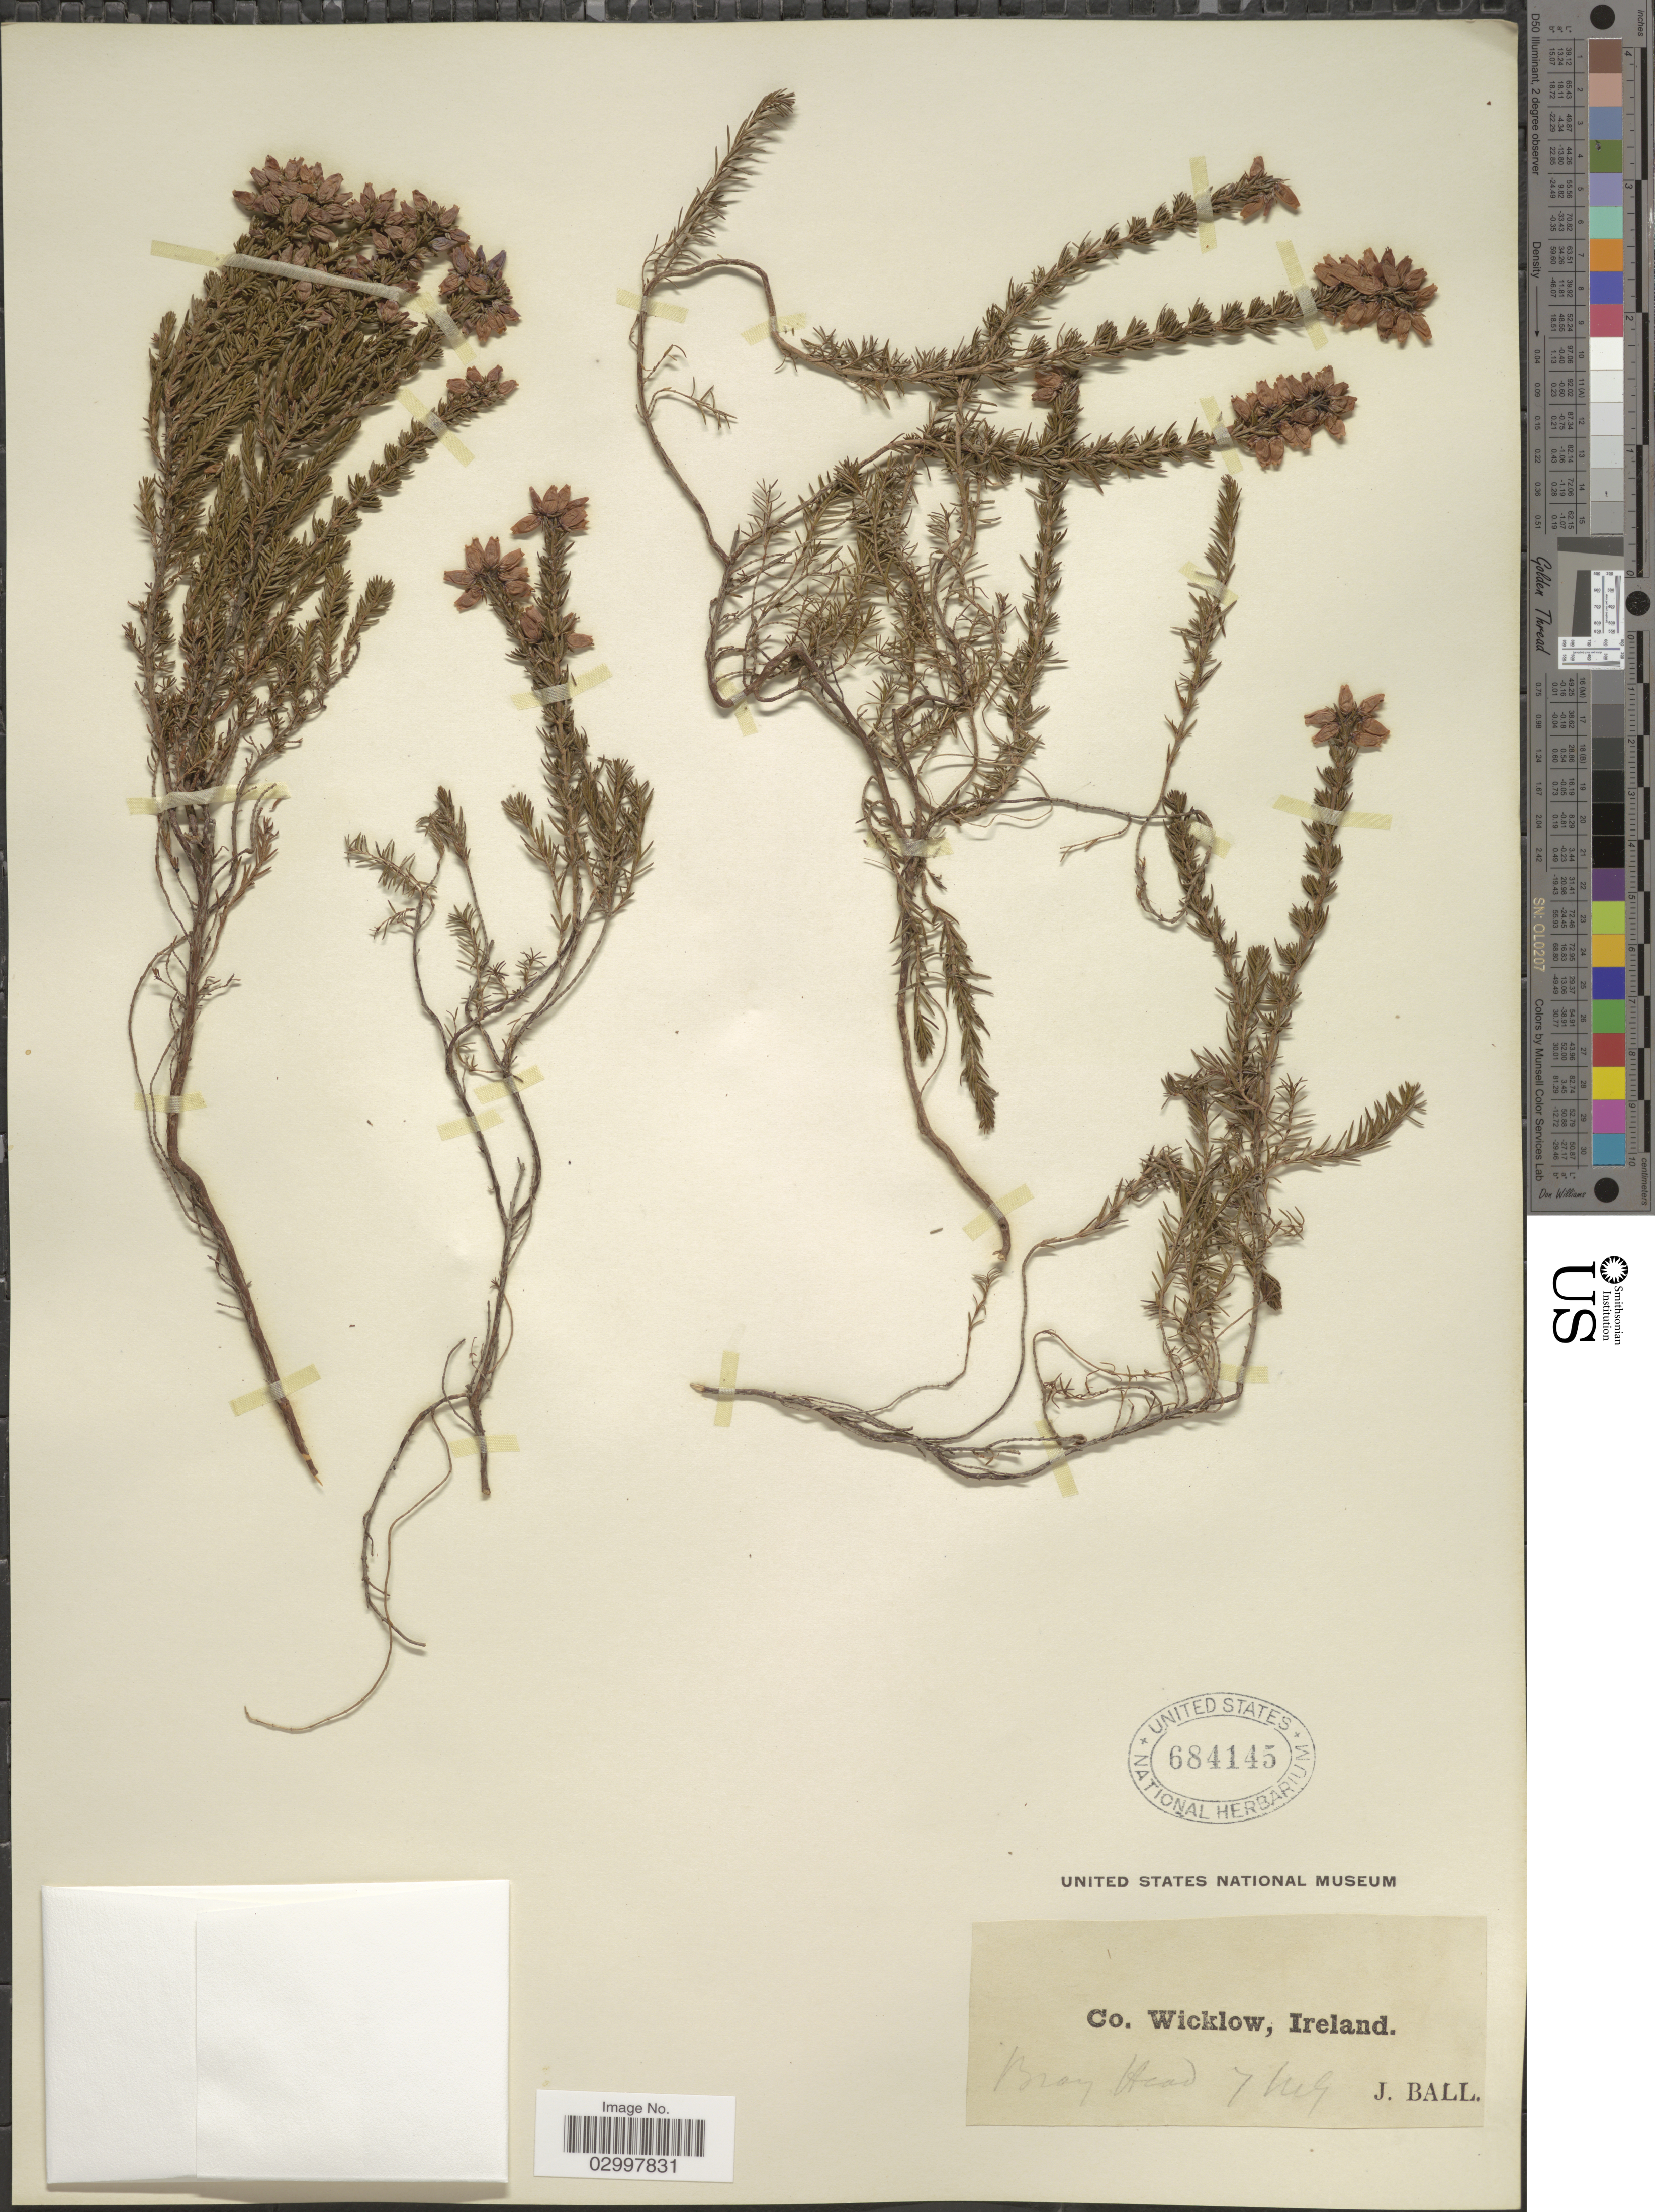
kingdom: Plantae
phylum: Tracheophyta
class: Magnoliopsida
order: Ericales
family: Ericaceae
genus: Erica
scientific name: Erica sp.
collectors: J. Ball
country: Ireland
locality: Co. Wicklow. Bray Head.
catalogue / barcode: US 684145